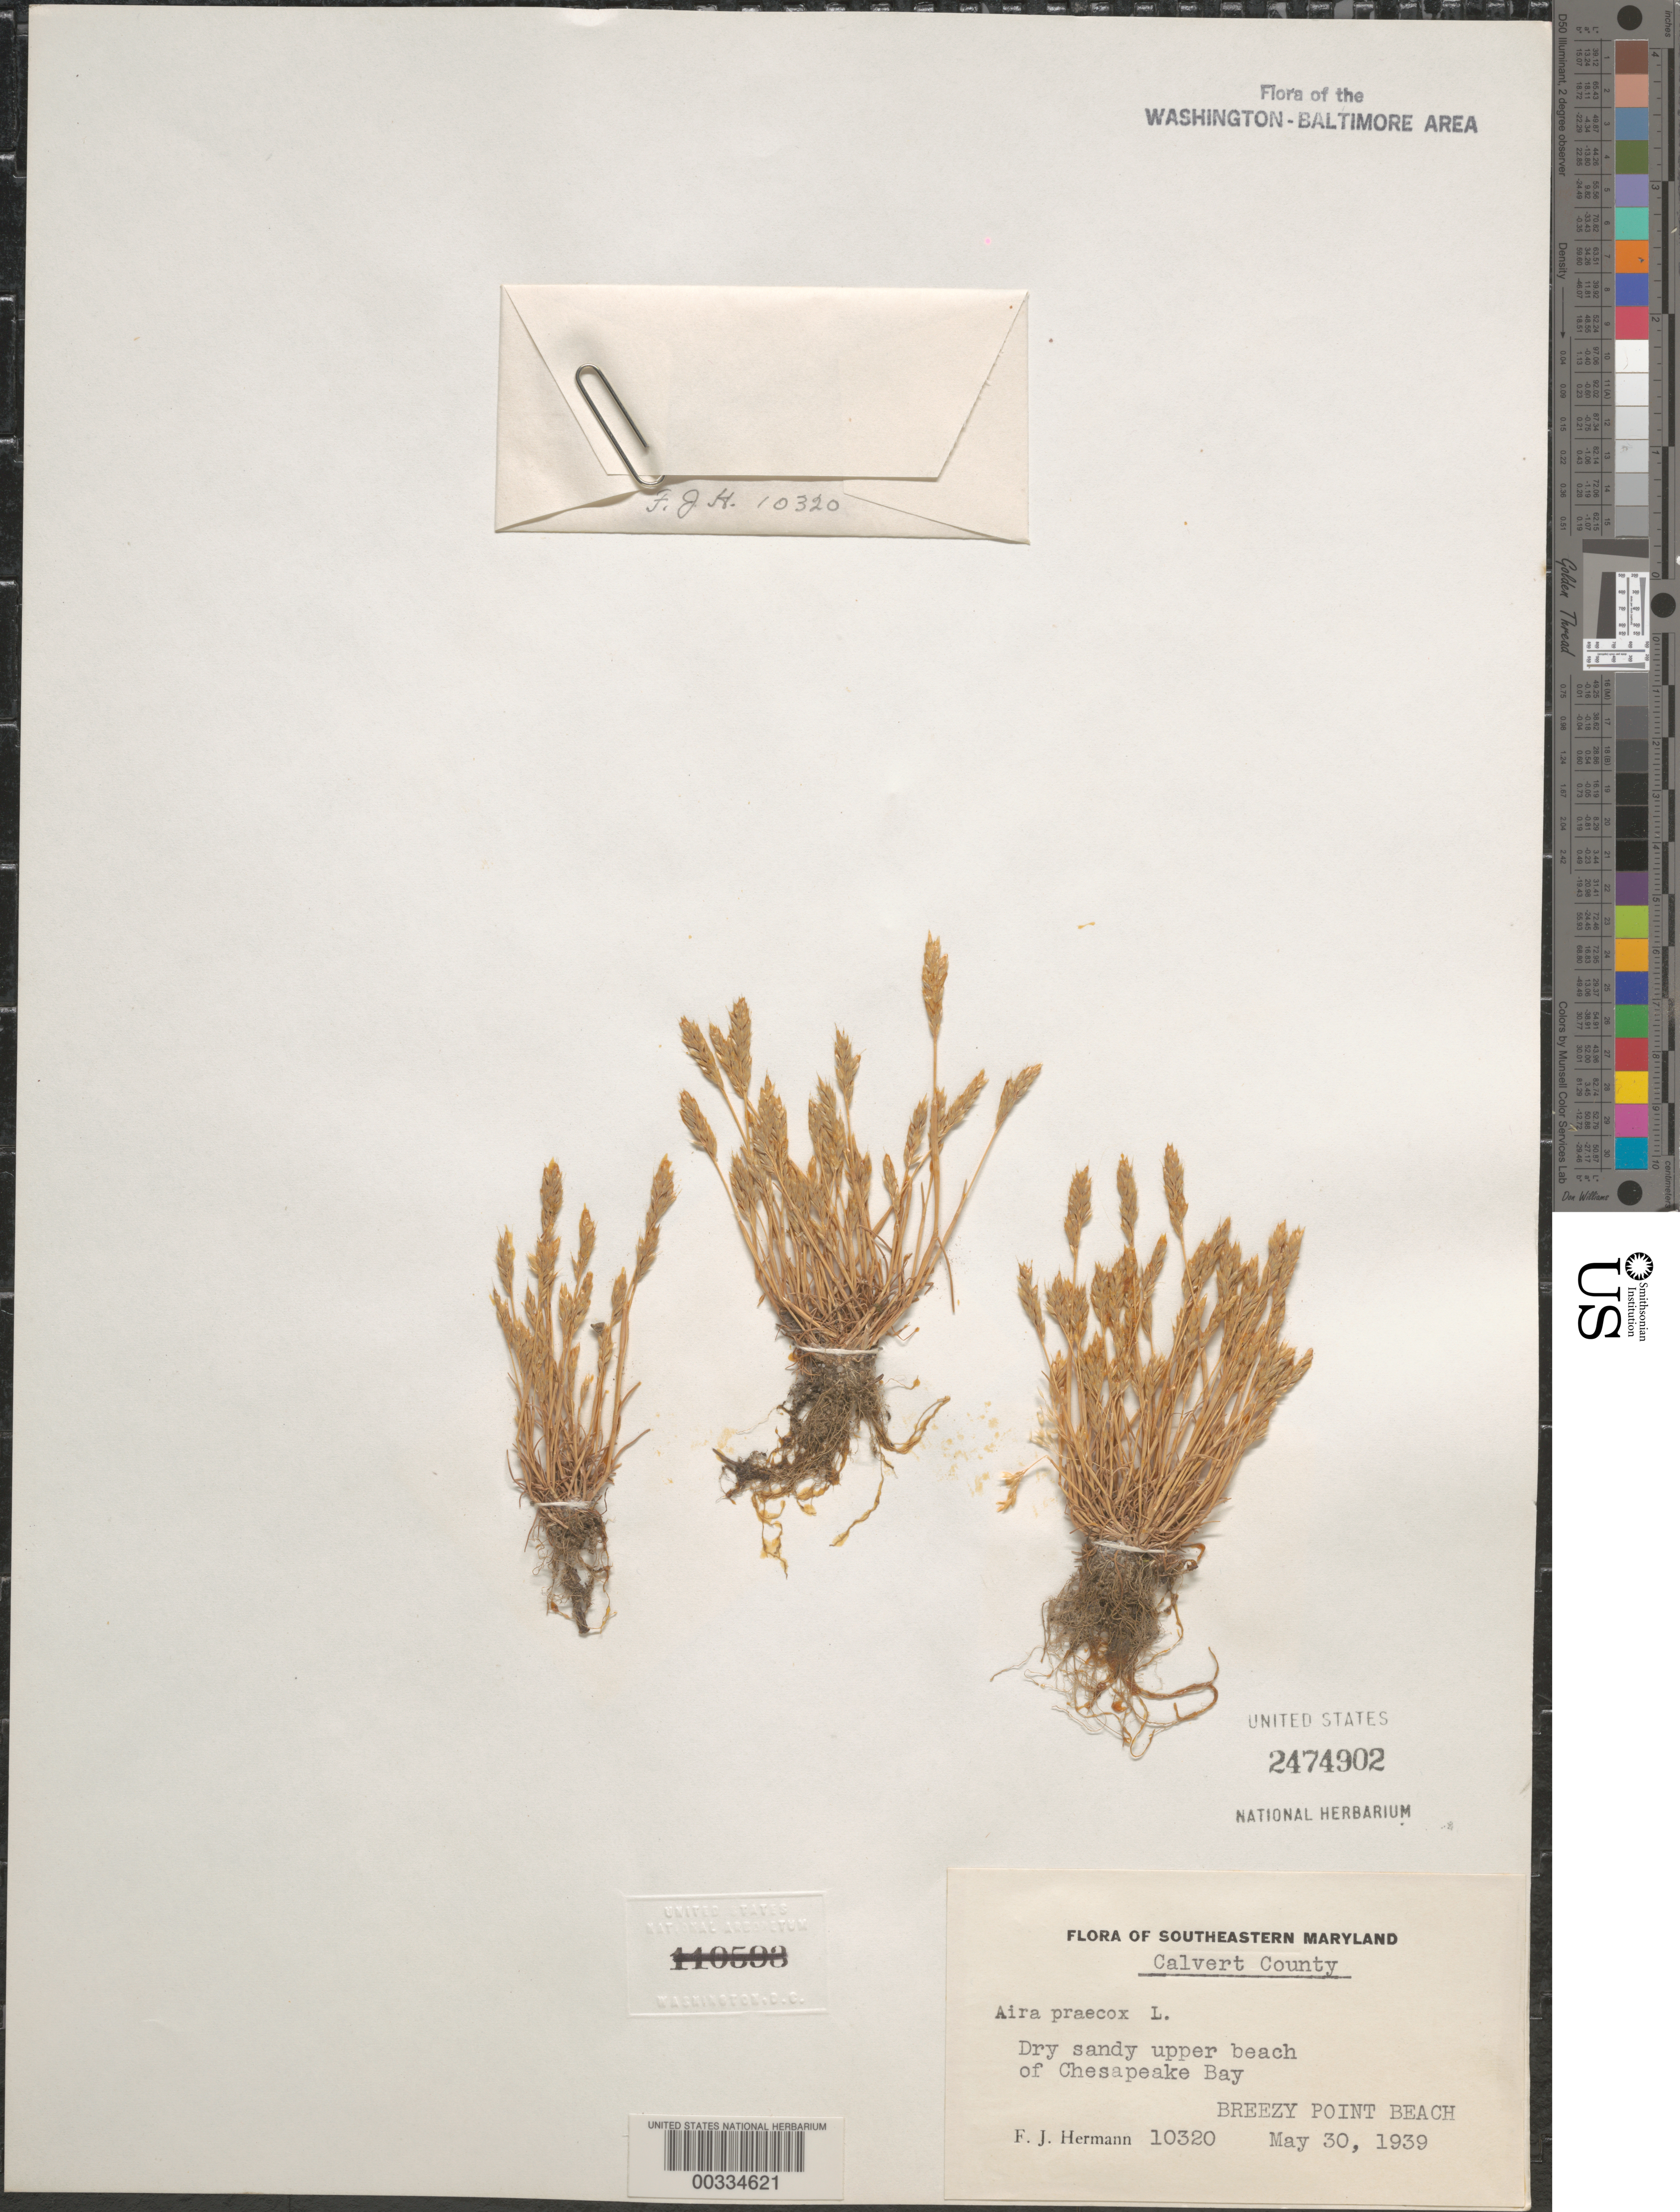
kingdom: Plantae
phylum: Tracheophyta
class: Liliopsida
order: Poales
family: Poaceae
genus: Aira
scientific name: Aira praecox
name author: L.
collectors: F. J. Hermann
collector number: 10320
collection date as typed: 30 May 1939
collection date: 1939-05-30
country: United States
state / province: Maryland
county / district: Calvert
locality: Chesapeake Bay, Breezy Point Beach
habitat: Dry sandy upper beach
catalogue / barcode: US 2474902